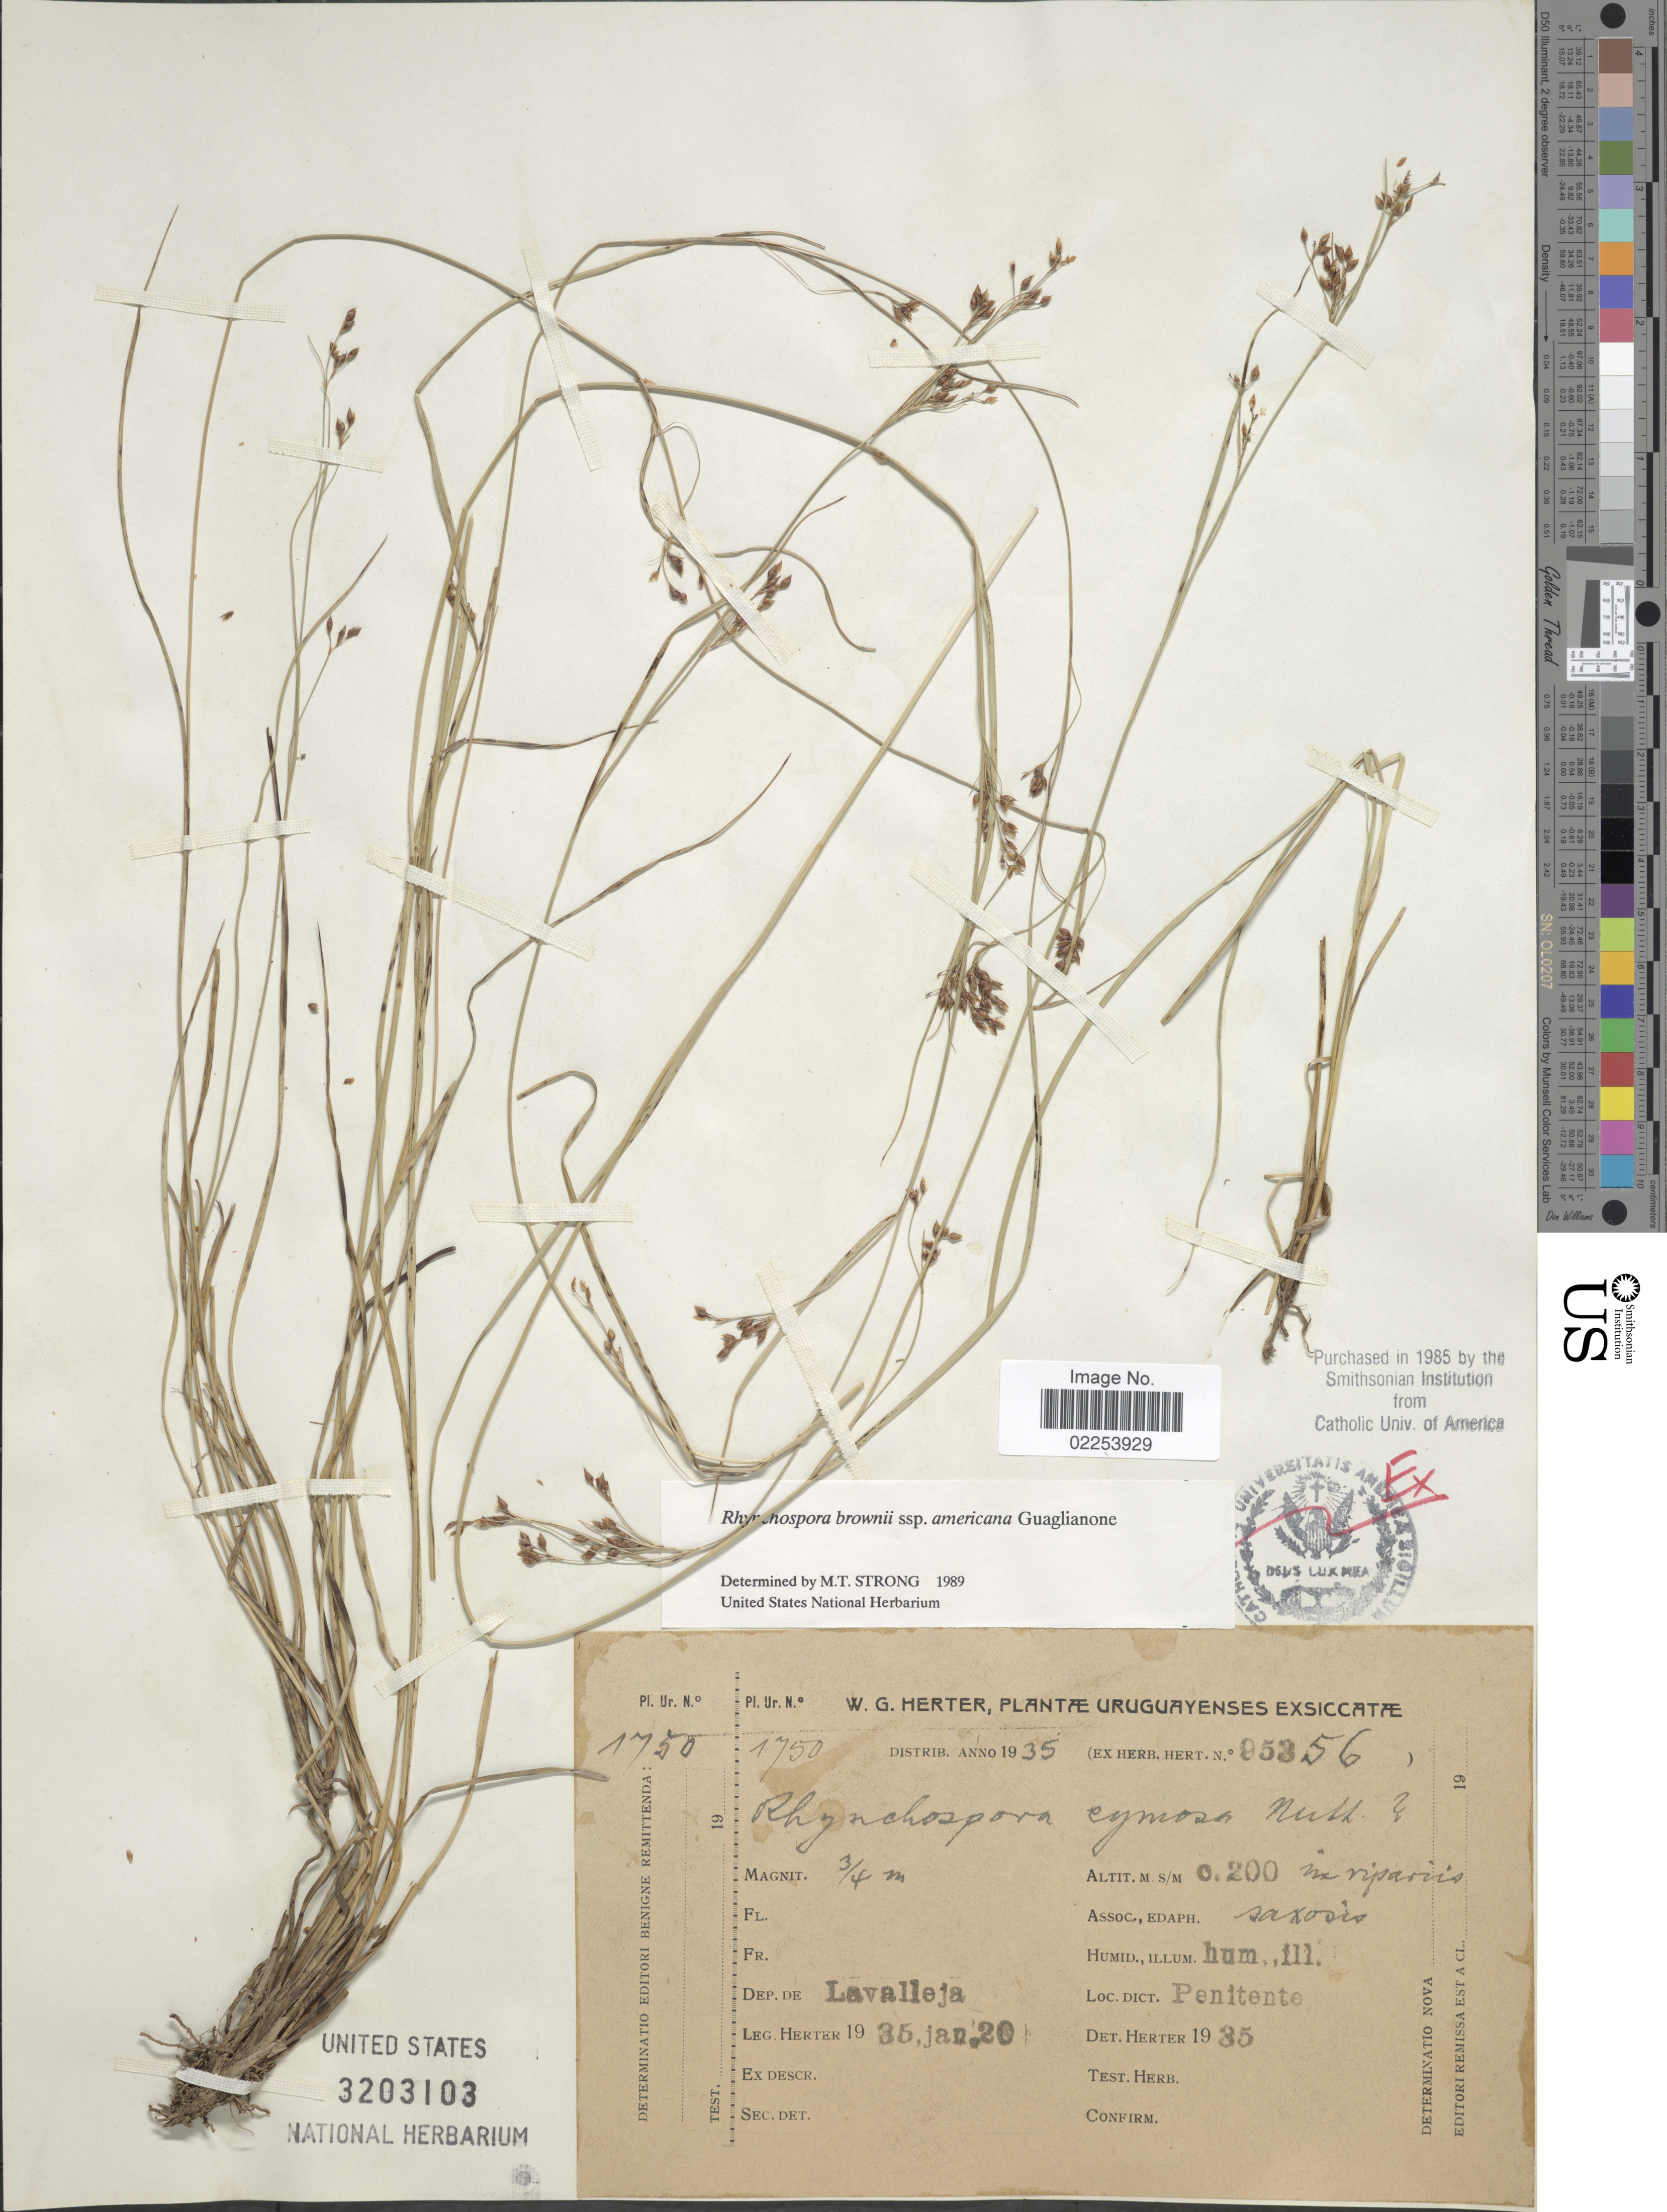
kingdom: Plantae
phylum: Tracheophyta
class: Liliopsida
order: Poales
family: Cyperaceae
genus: Rhynchospora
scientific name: Rhynchospora brownii subsp. americana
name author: Guagl.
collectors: W. G. Herter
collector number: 1750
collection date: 1935-01-20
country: Uruguay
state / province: Lavalleja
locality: Penitente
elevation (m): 200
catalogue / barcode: US 3203103